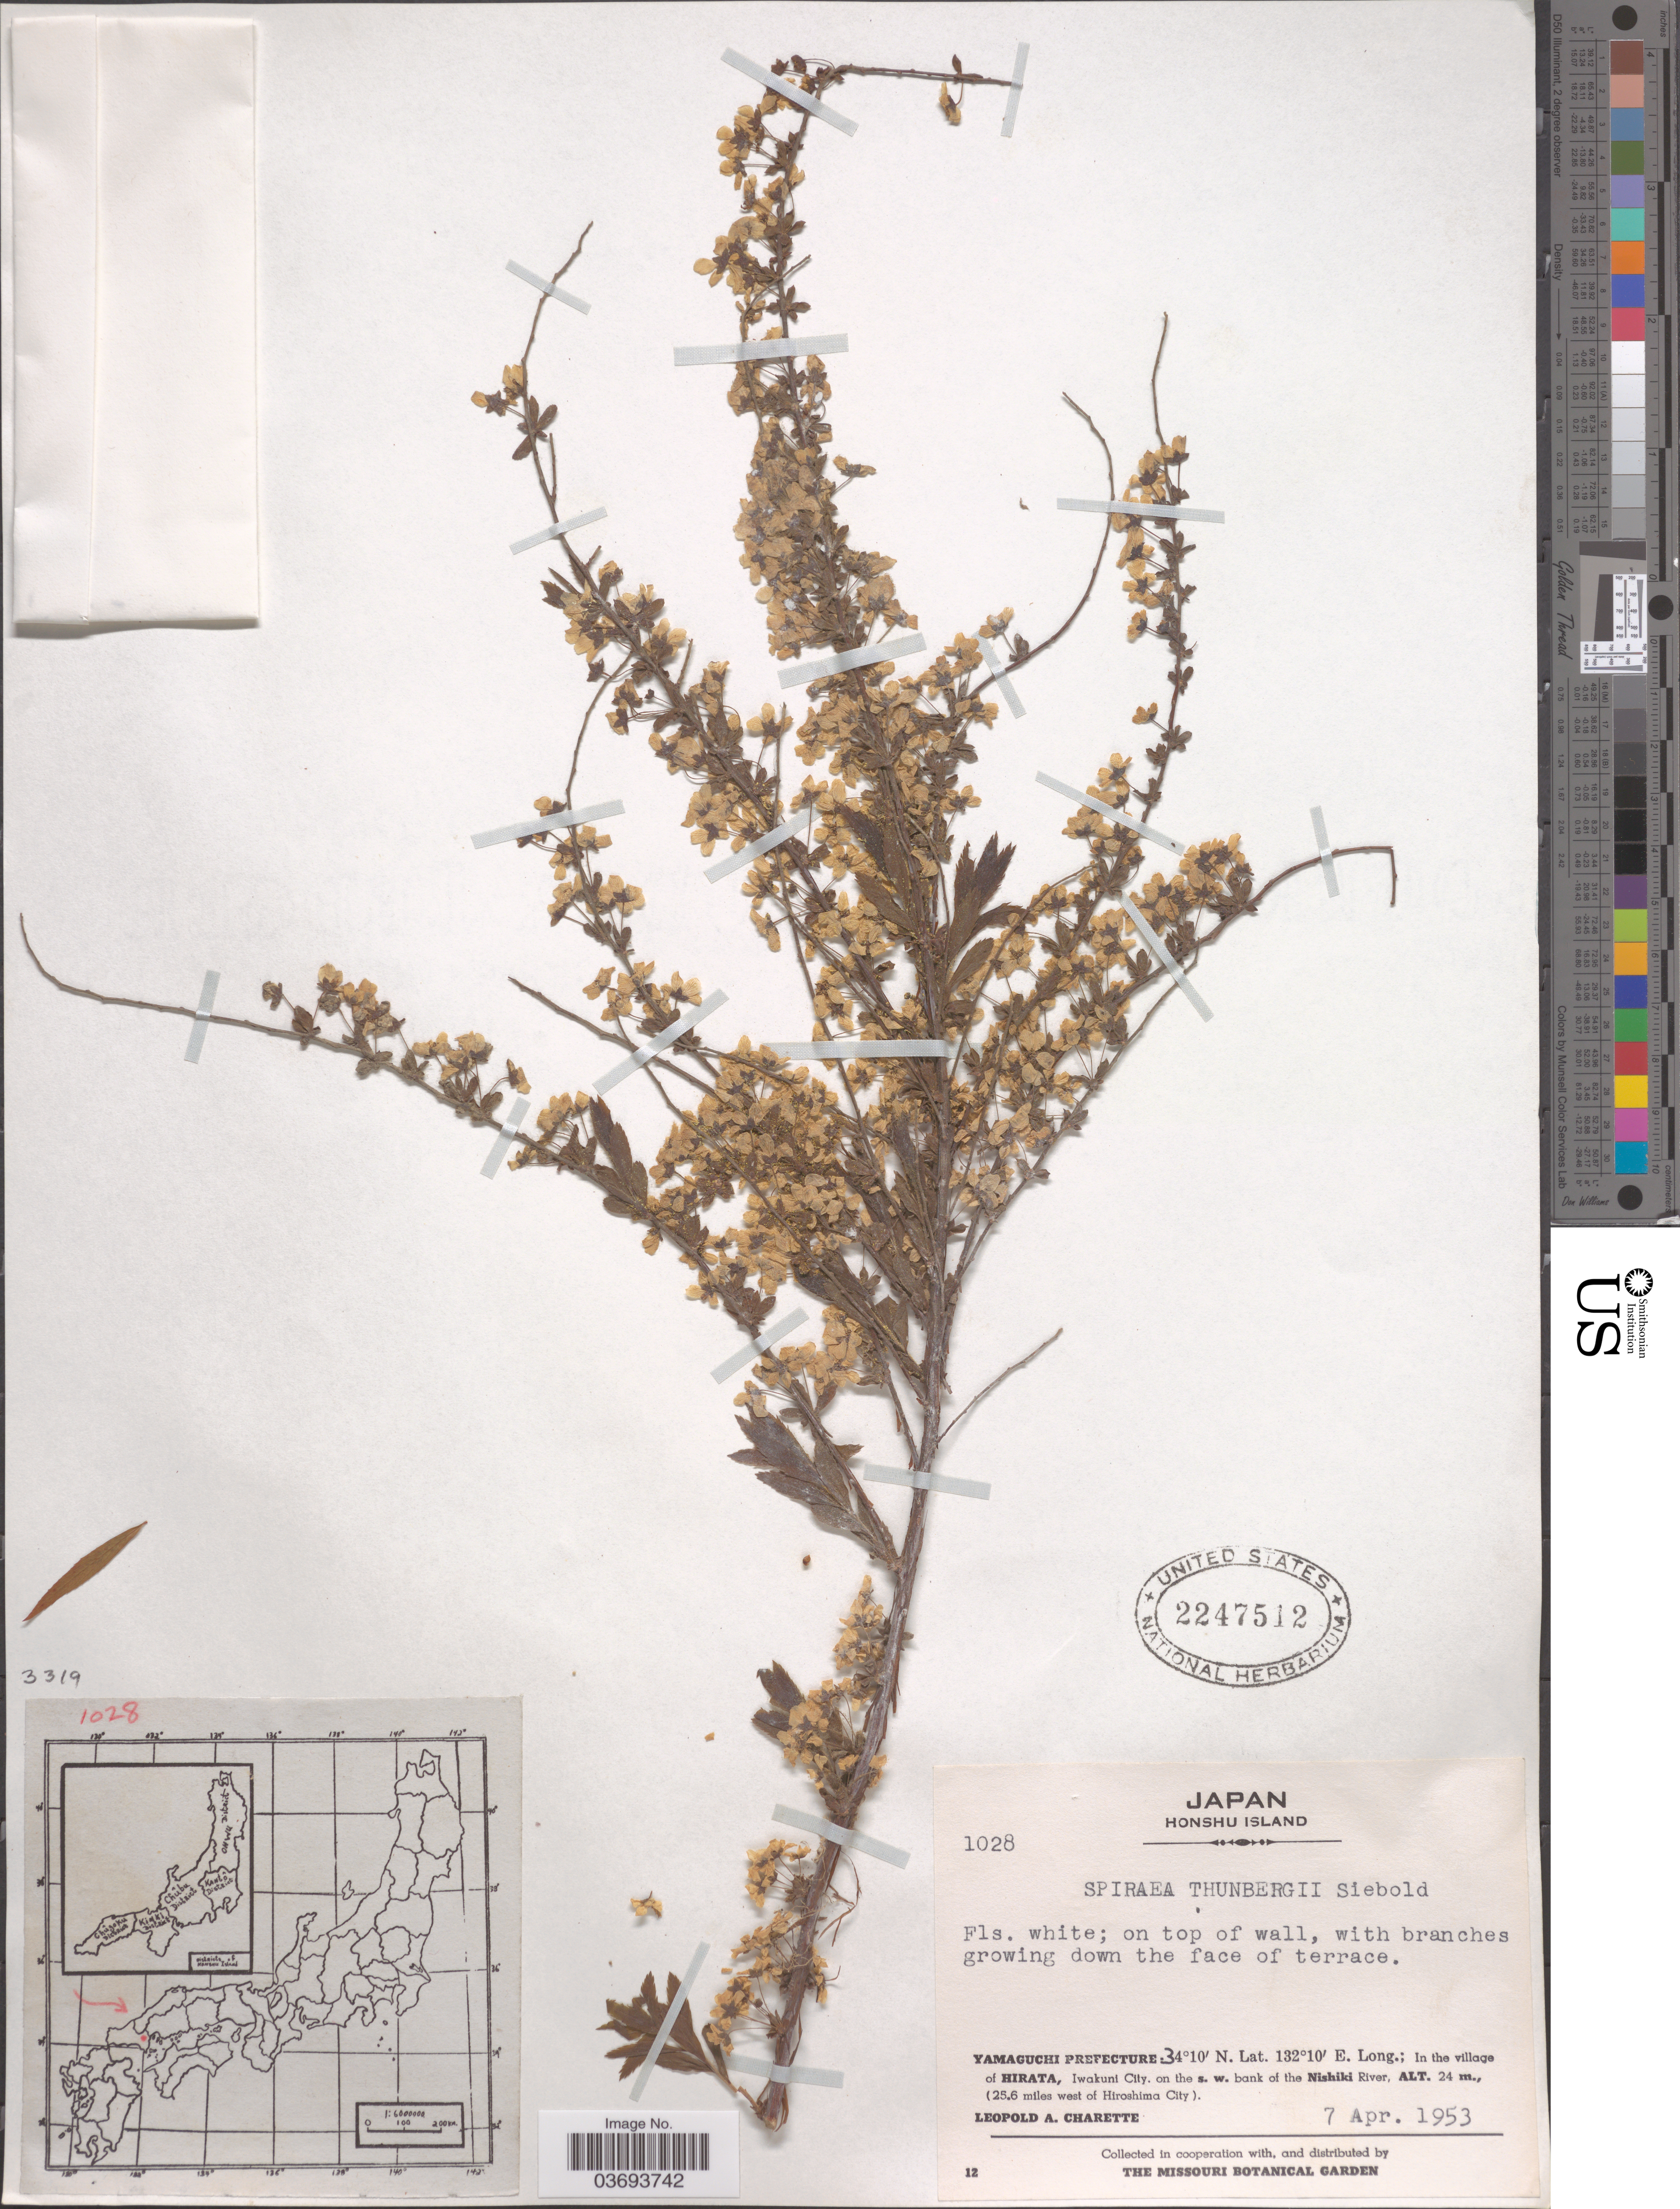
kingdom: Plantae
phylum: Tracheophyta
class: Magnoliopsida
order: Rosales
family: Rosaceae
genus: Spiraea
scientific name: Spiraea thunbergii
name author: Siebert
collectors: L. A. Charette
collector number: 1028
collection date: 1953-04-07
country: Japan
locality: Honshu Island. Yamaguchi Prefecture. In the village of Hirata, Iwakuni City, on the s. w. bank of the Nishiki River. (25.6 miles west of Hiroshima City)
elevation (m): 24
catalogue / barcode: US 2247512